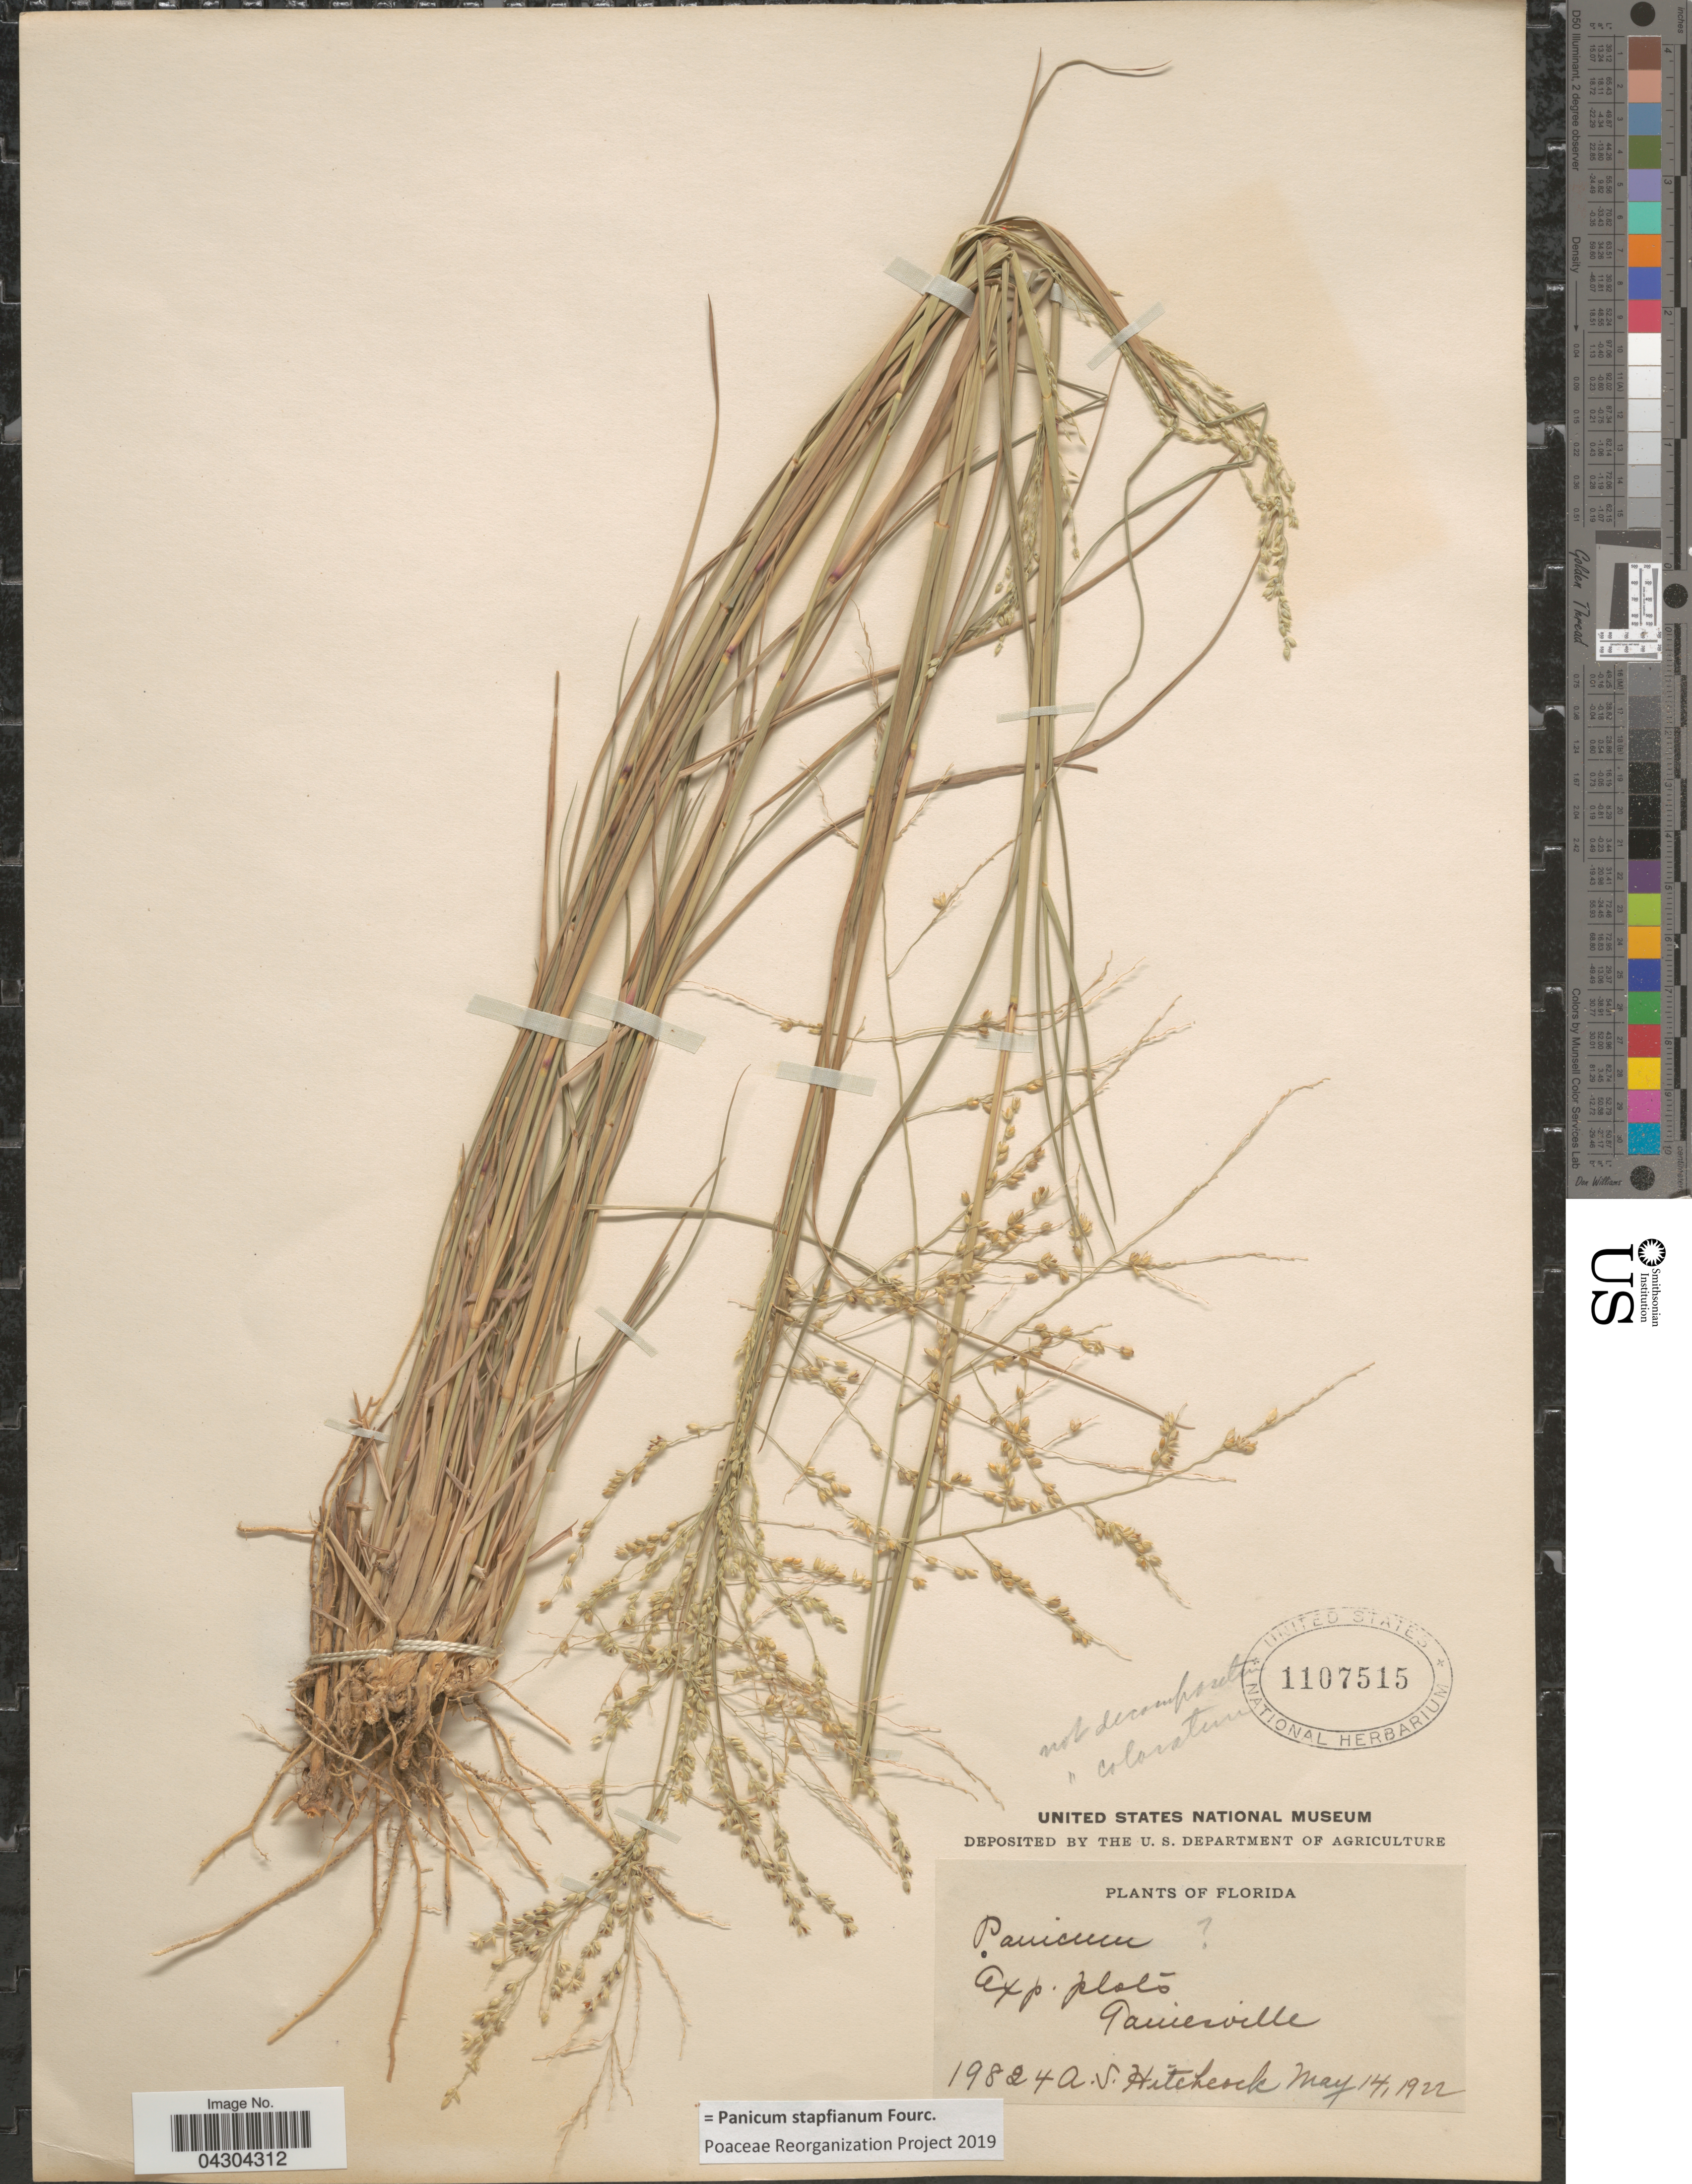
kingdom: Plantae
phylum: Tracheophyta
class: Liliopsida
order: Poales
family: Poaceae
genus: Panicum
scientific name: Panicum stapfianum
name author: Fourc.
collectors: A. S. Hitchcock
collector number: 19824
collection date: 1922-05-14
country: United States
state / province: Florida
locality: Exp. plots. Gainesville.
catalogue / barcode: US 1107515